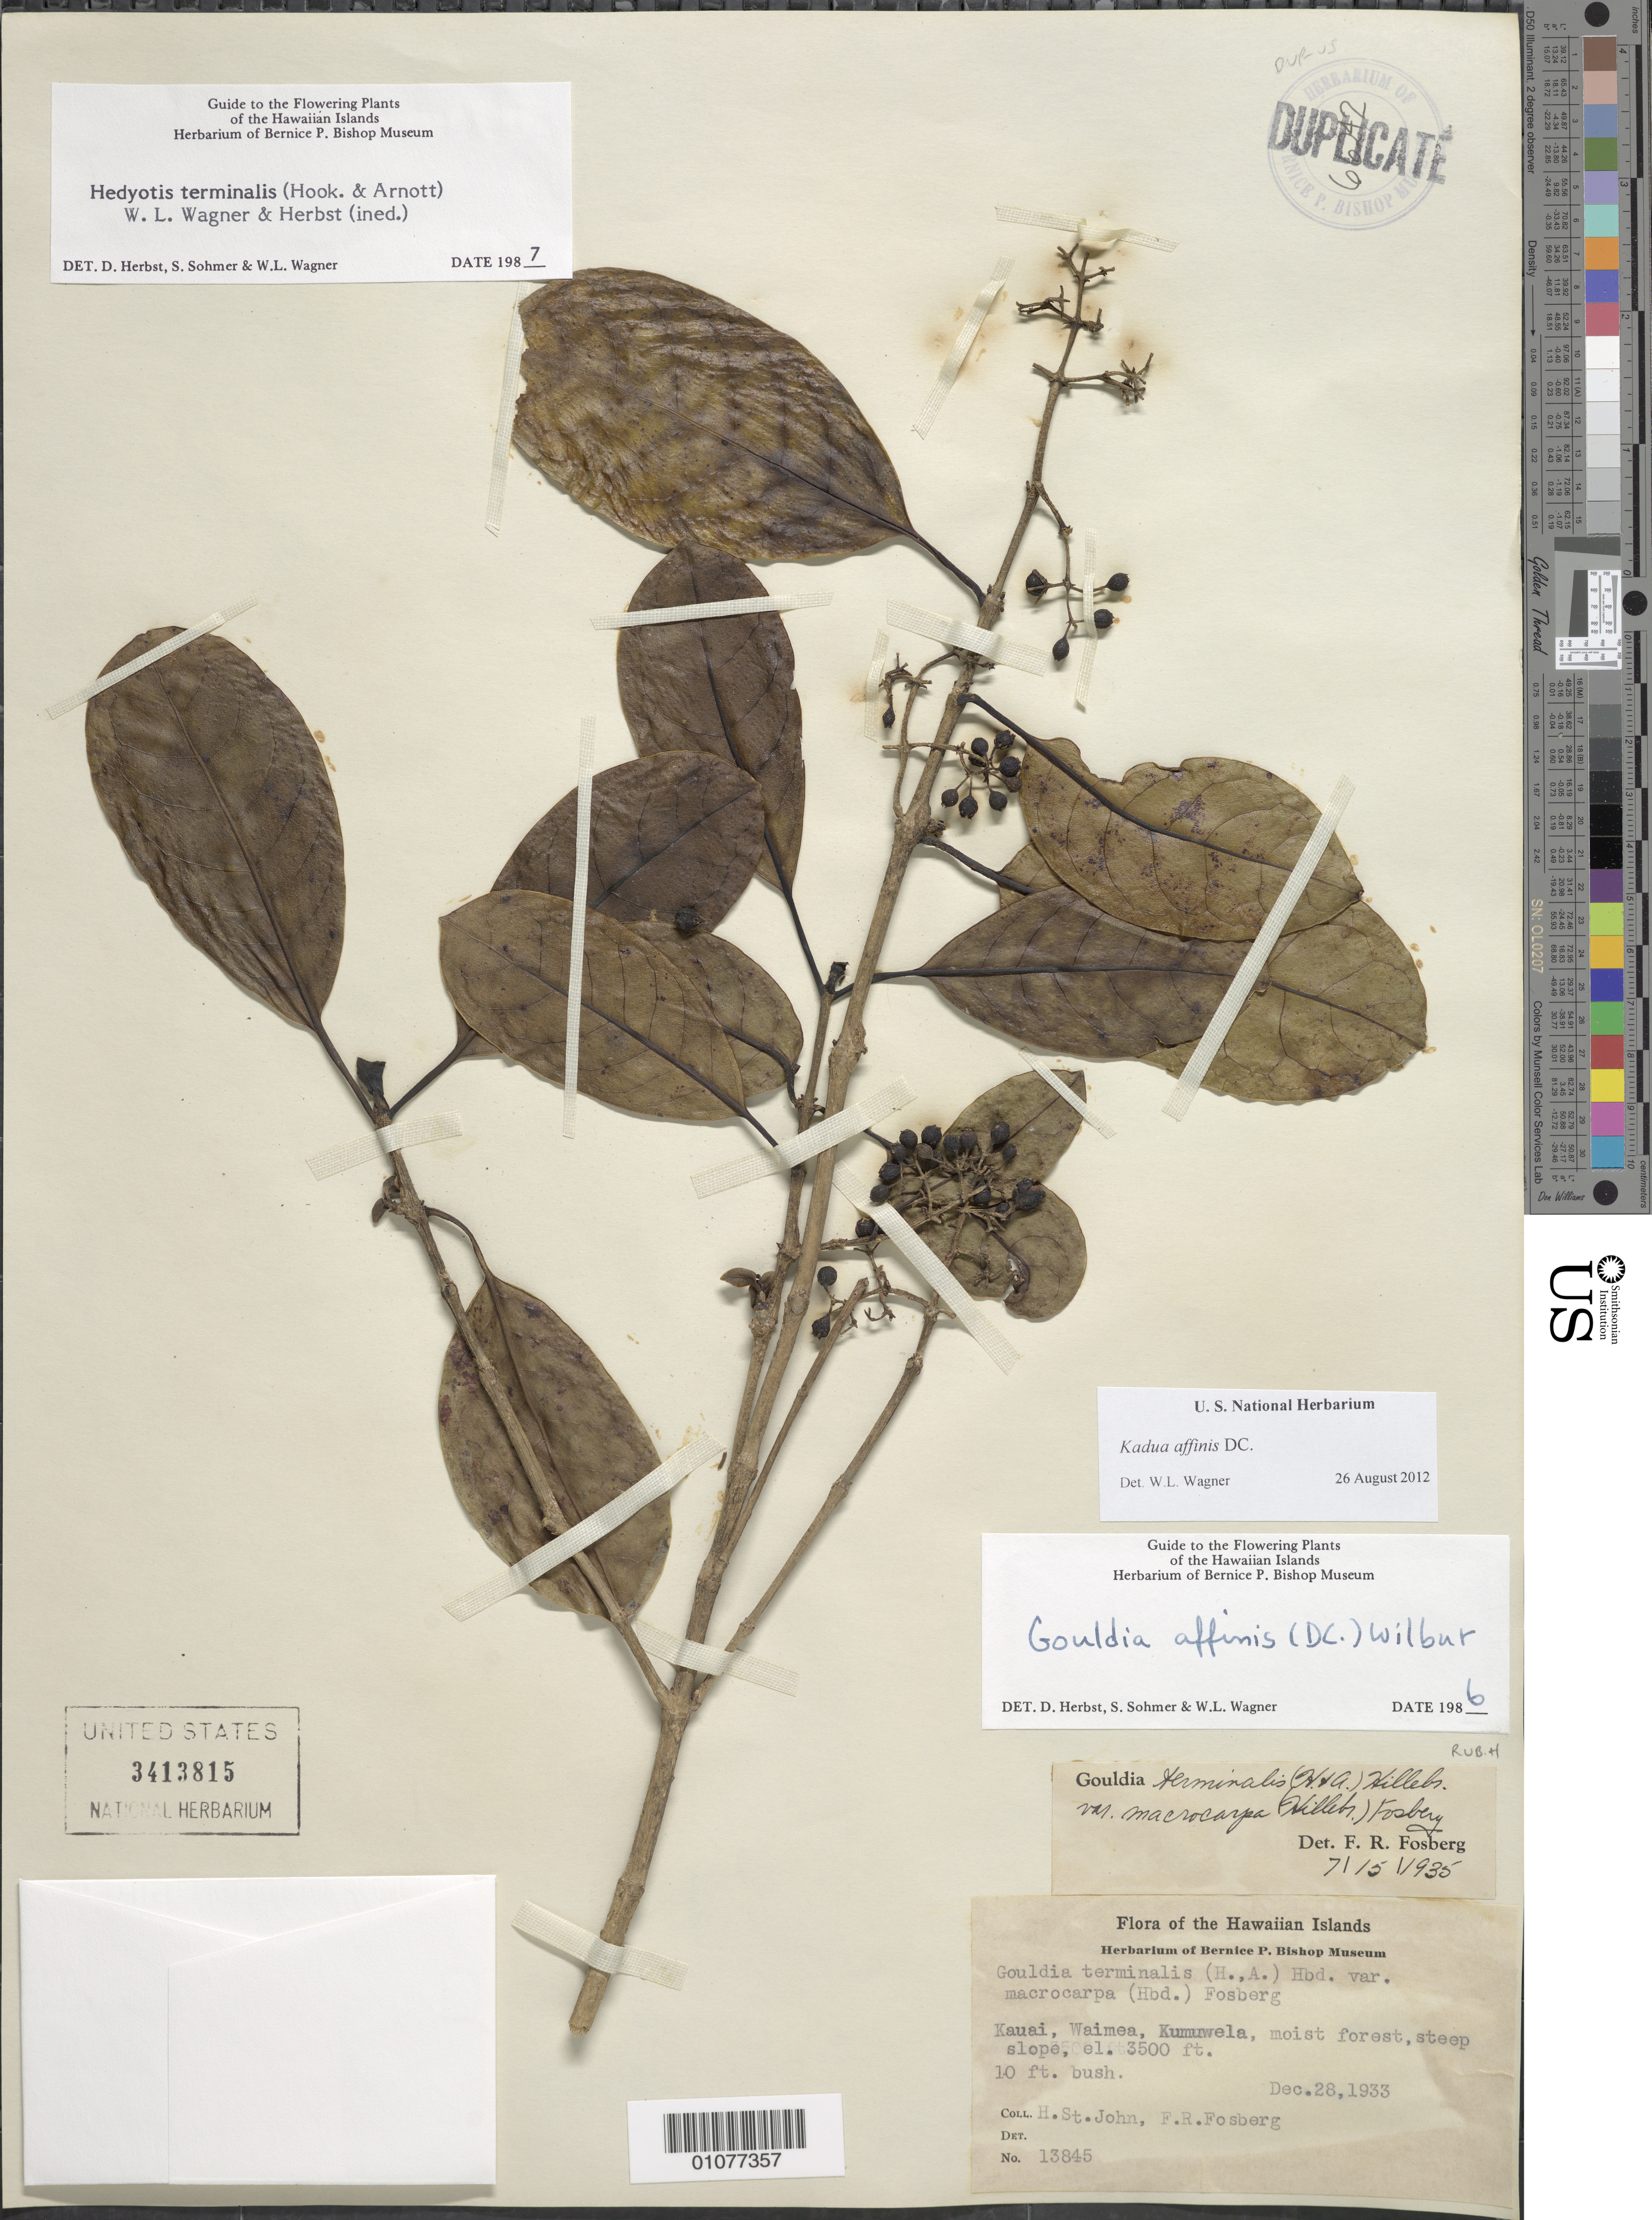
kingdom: Plantae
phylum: Tracheophyta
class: Magnoliopsida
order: Gentianales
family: Rubiaceae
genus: Kadua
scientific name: Kadua affinis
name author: DC.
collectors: H. St. John & F. R. Fosberg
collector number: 13845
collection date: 1933-12-28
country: United States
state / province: Hawaii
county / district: Kauai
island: Kaua'i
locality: Waimea, Kumuwela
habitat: moist forest, steep slope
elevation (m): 1067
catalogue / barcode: US 3413815